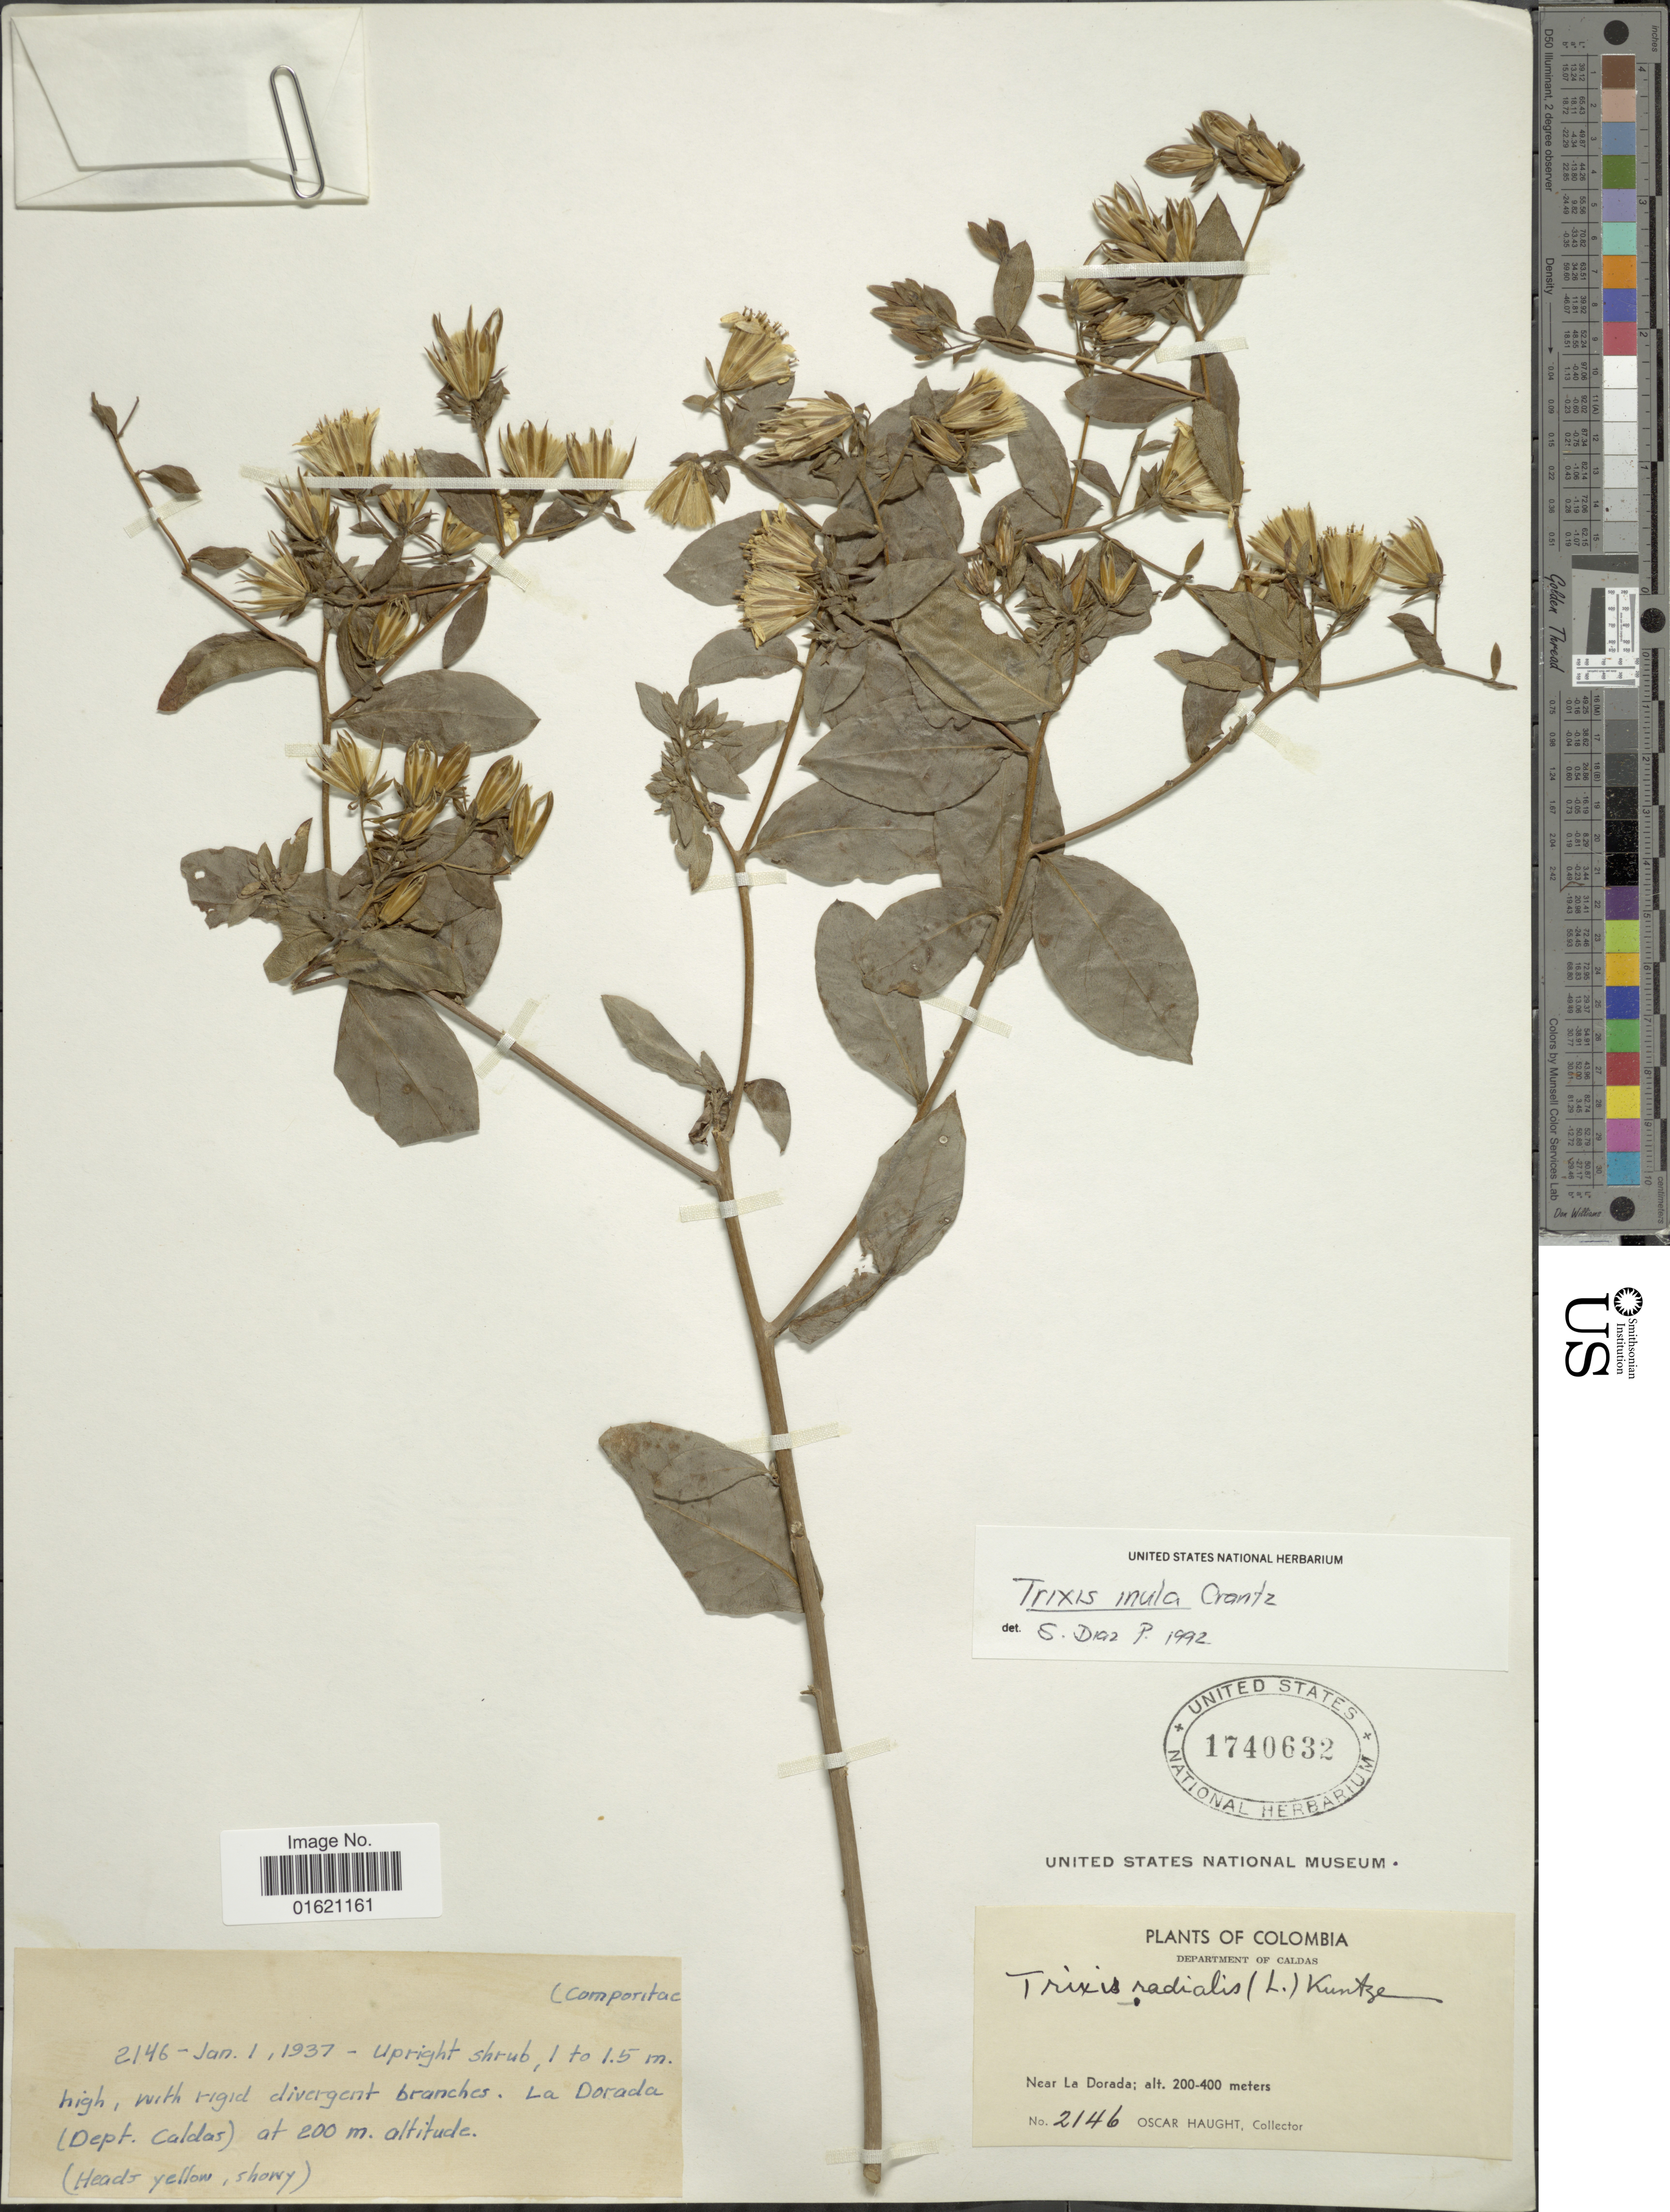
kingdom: Plantae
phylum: Tracheophyta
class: Magnoliopsida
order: Asterales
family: Asteraceae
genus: Trixis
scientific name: Trixis inula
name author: Crantz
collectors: O. L. Haught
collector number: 2146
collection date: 1937-01-01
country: Colombia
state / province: Caldas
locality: Nar La Dorada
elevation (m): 200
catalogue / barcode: US 1740632